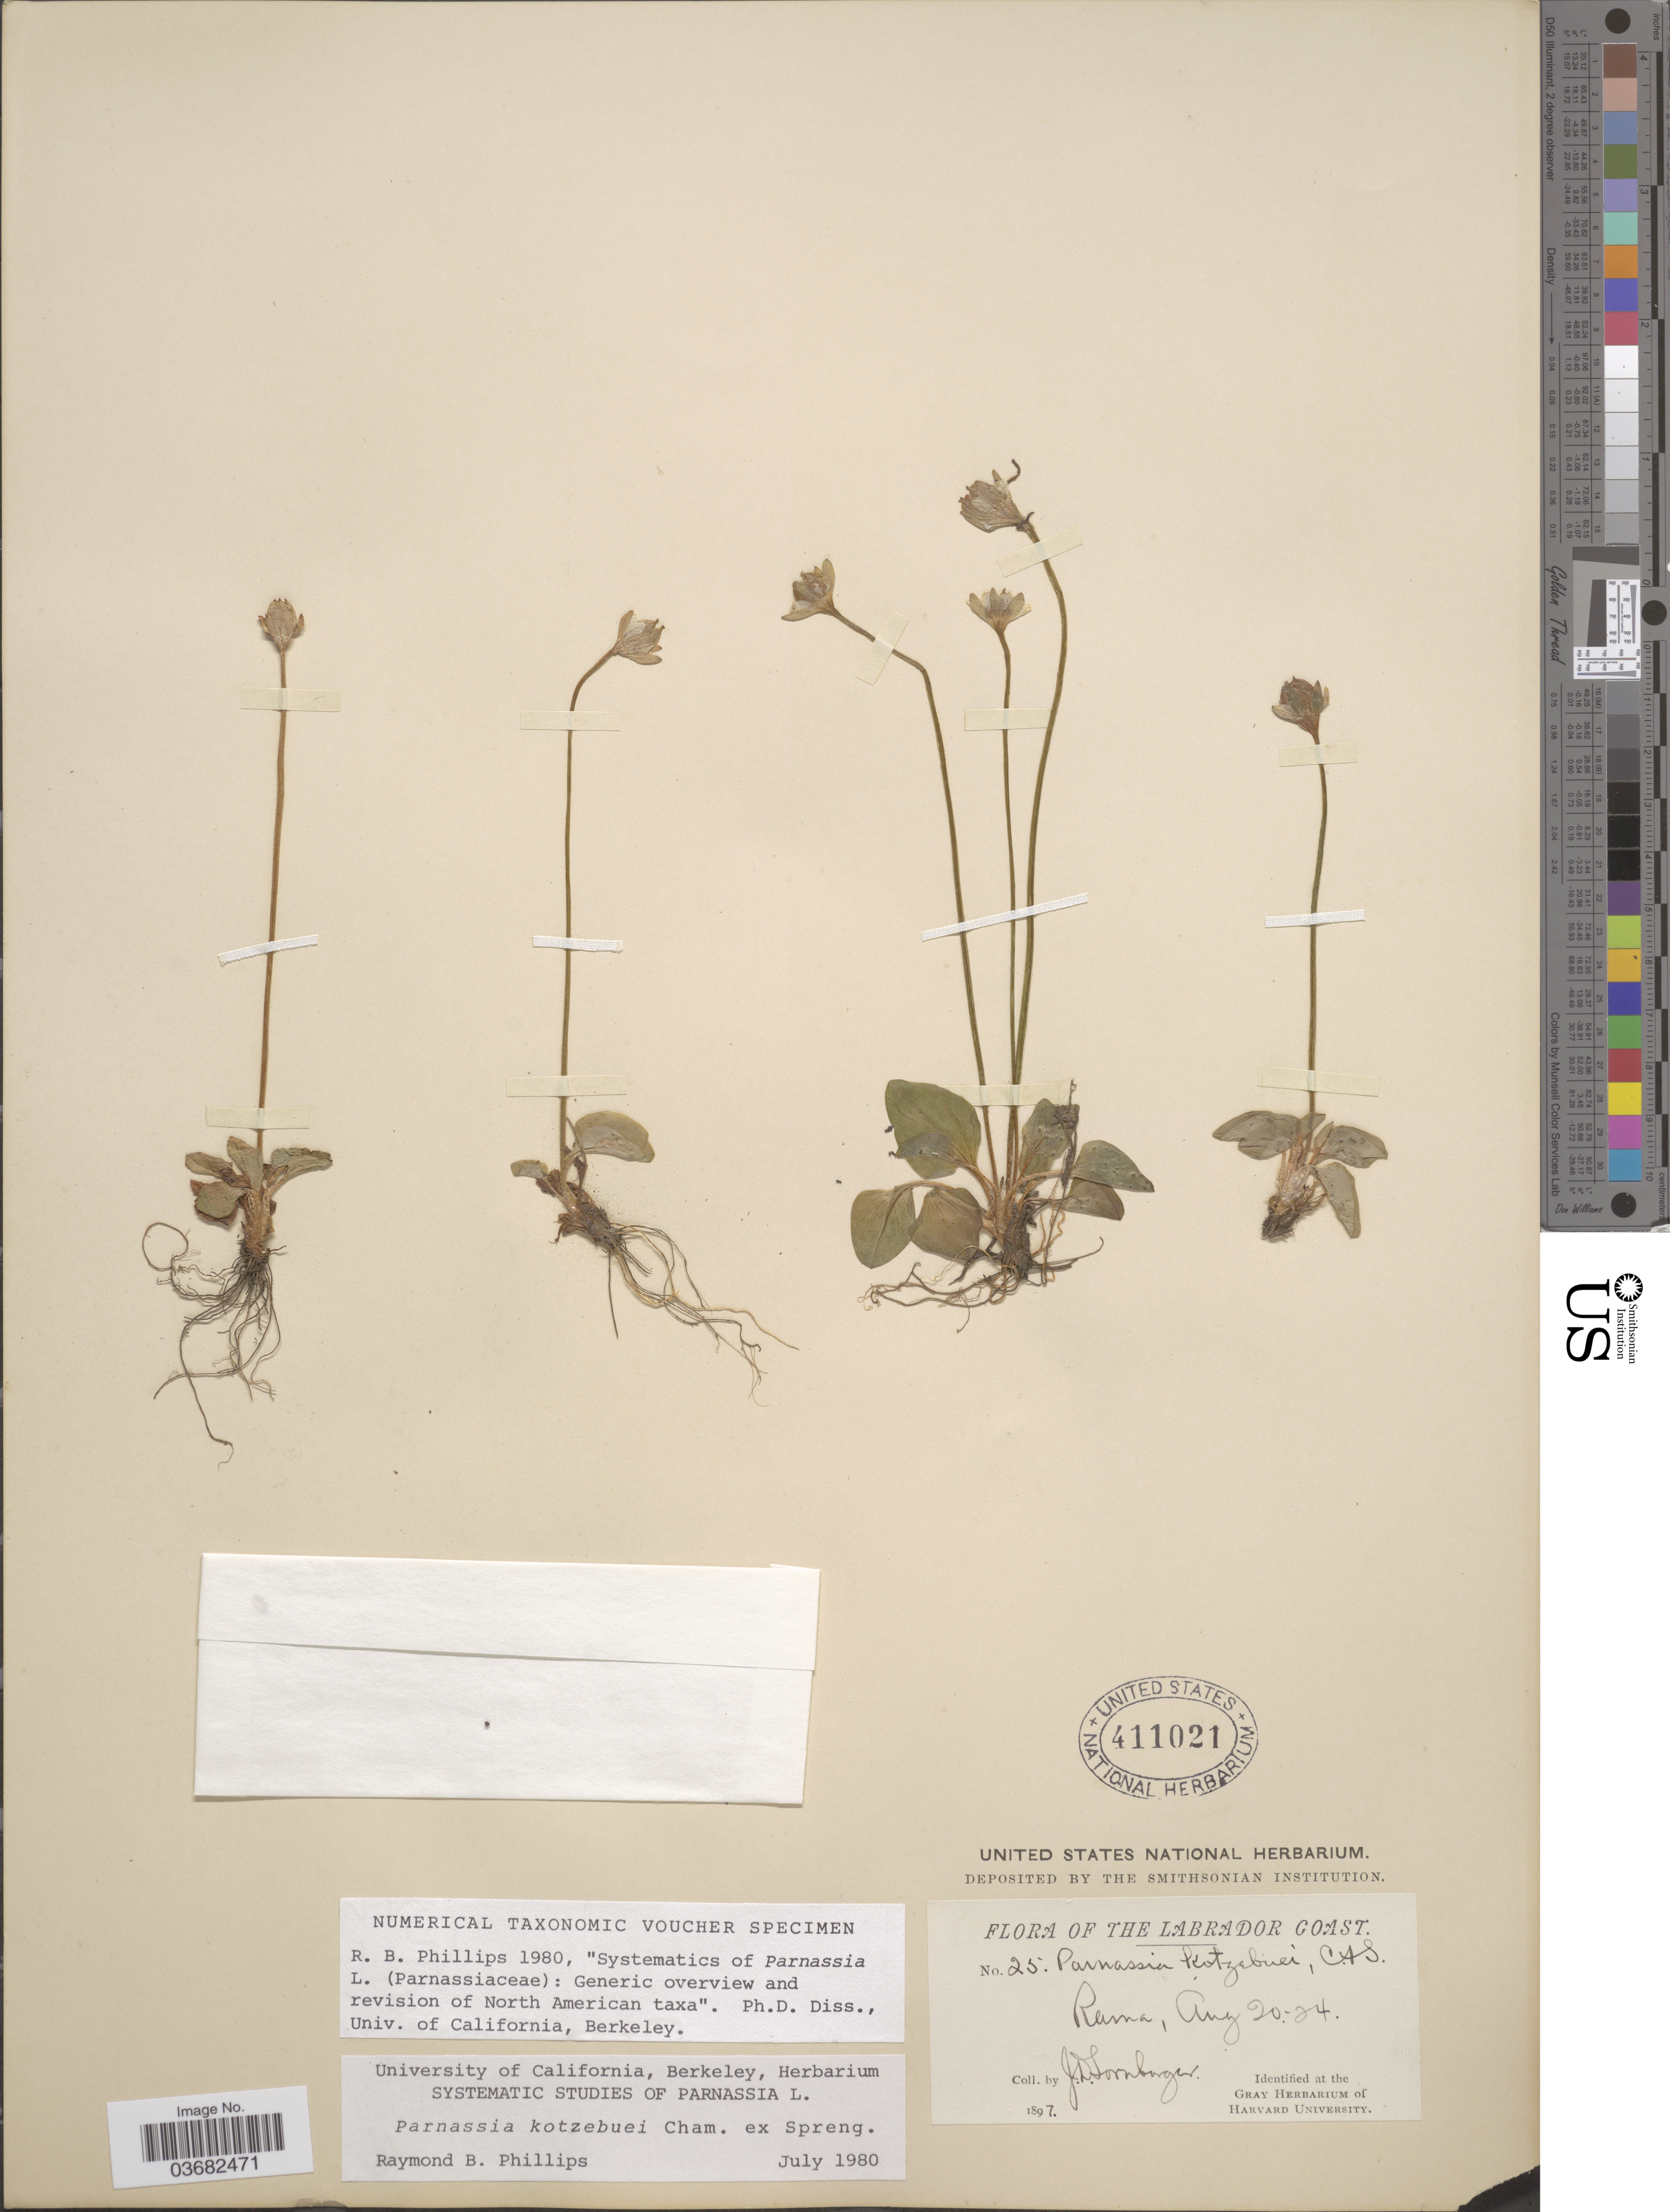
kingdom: Plantae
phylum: Tracheophyta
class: Magnoliopsida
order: Celastrales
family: Parnassiaceae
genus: Parnassia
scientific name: Parnassia kotzebuei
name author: Cham. ex Spreng.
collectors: J. Sornborger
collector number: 25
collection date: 1897-08-20/1897-08-24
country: Canada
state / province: Newfoundland and Labrador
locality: Labrador Coast. Rama.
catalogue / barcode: US 411021